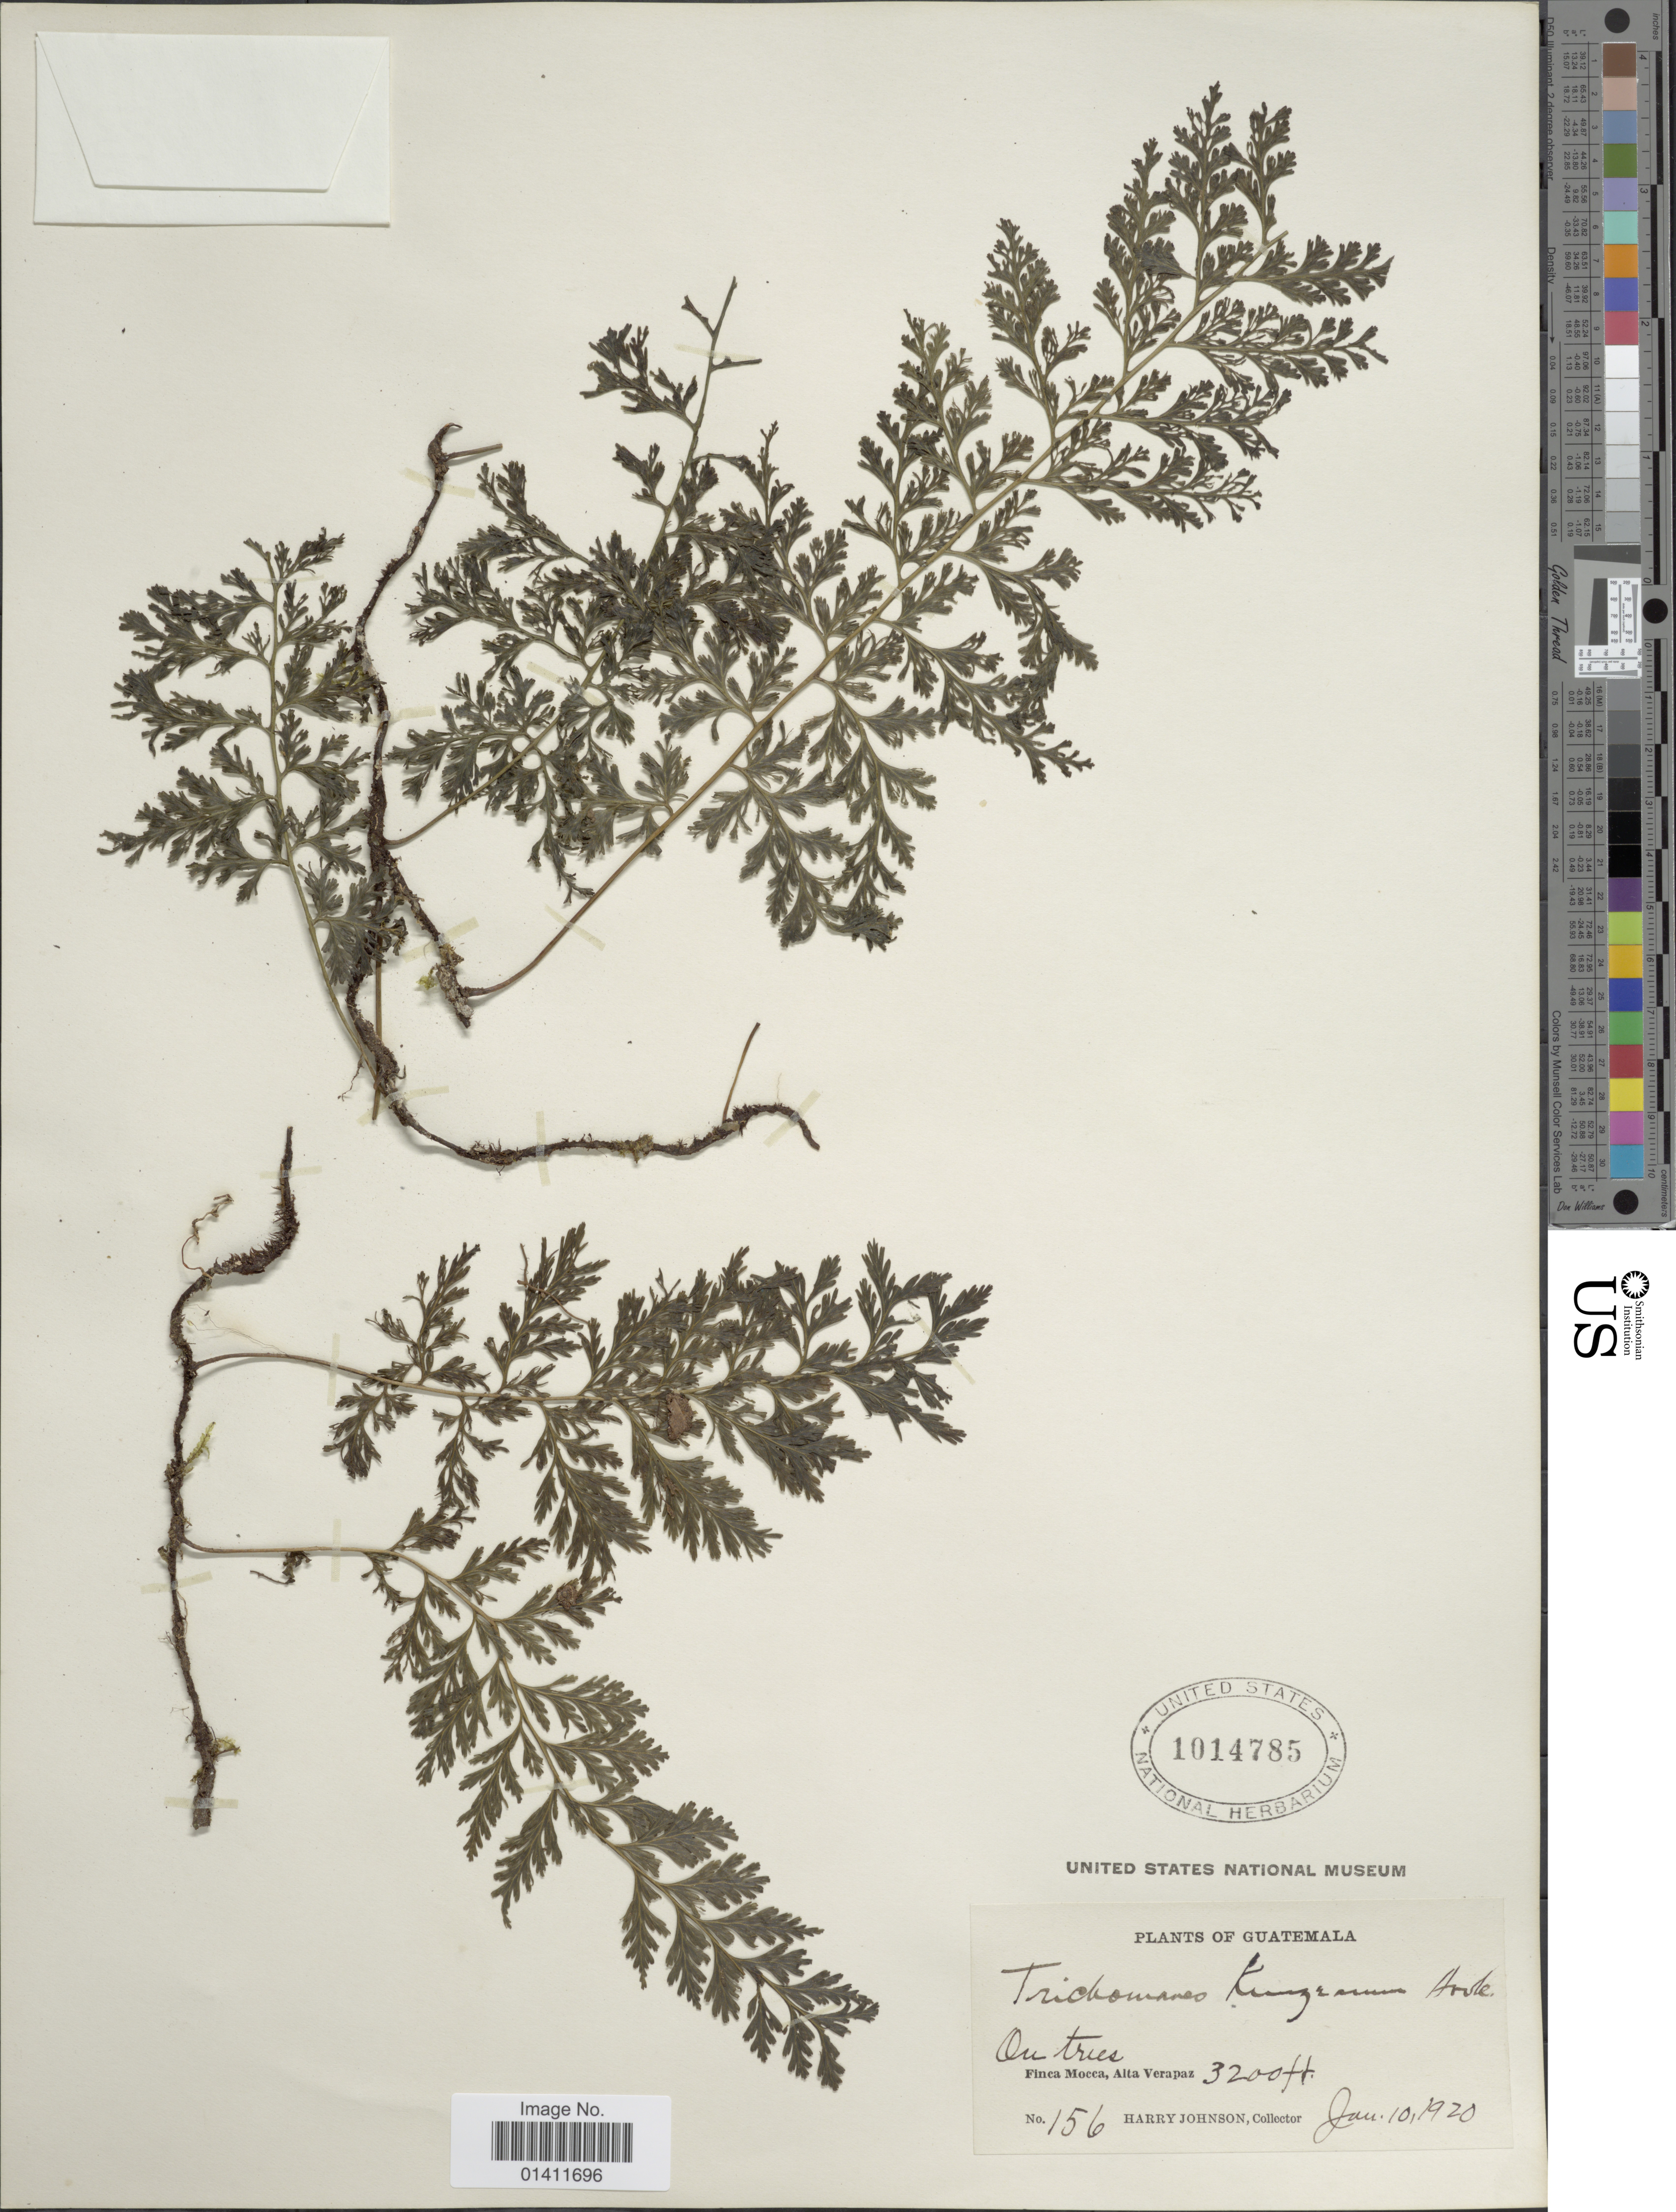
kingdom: Plantae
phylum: Tracheophyta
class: Polypodiopsida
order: Hymenophyllales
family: Hymenophyllaceae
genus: Vandenboschia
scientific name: Vandenboschia radicans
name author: (Sw.) Copel.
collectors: H. Johnson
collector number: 156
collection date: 1920-01-10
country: Guatemala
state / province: Alta Verapaz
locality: Finca Mocca.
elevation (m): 975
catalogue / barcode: US 1014785